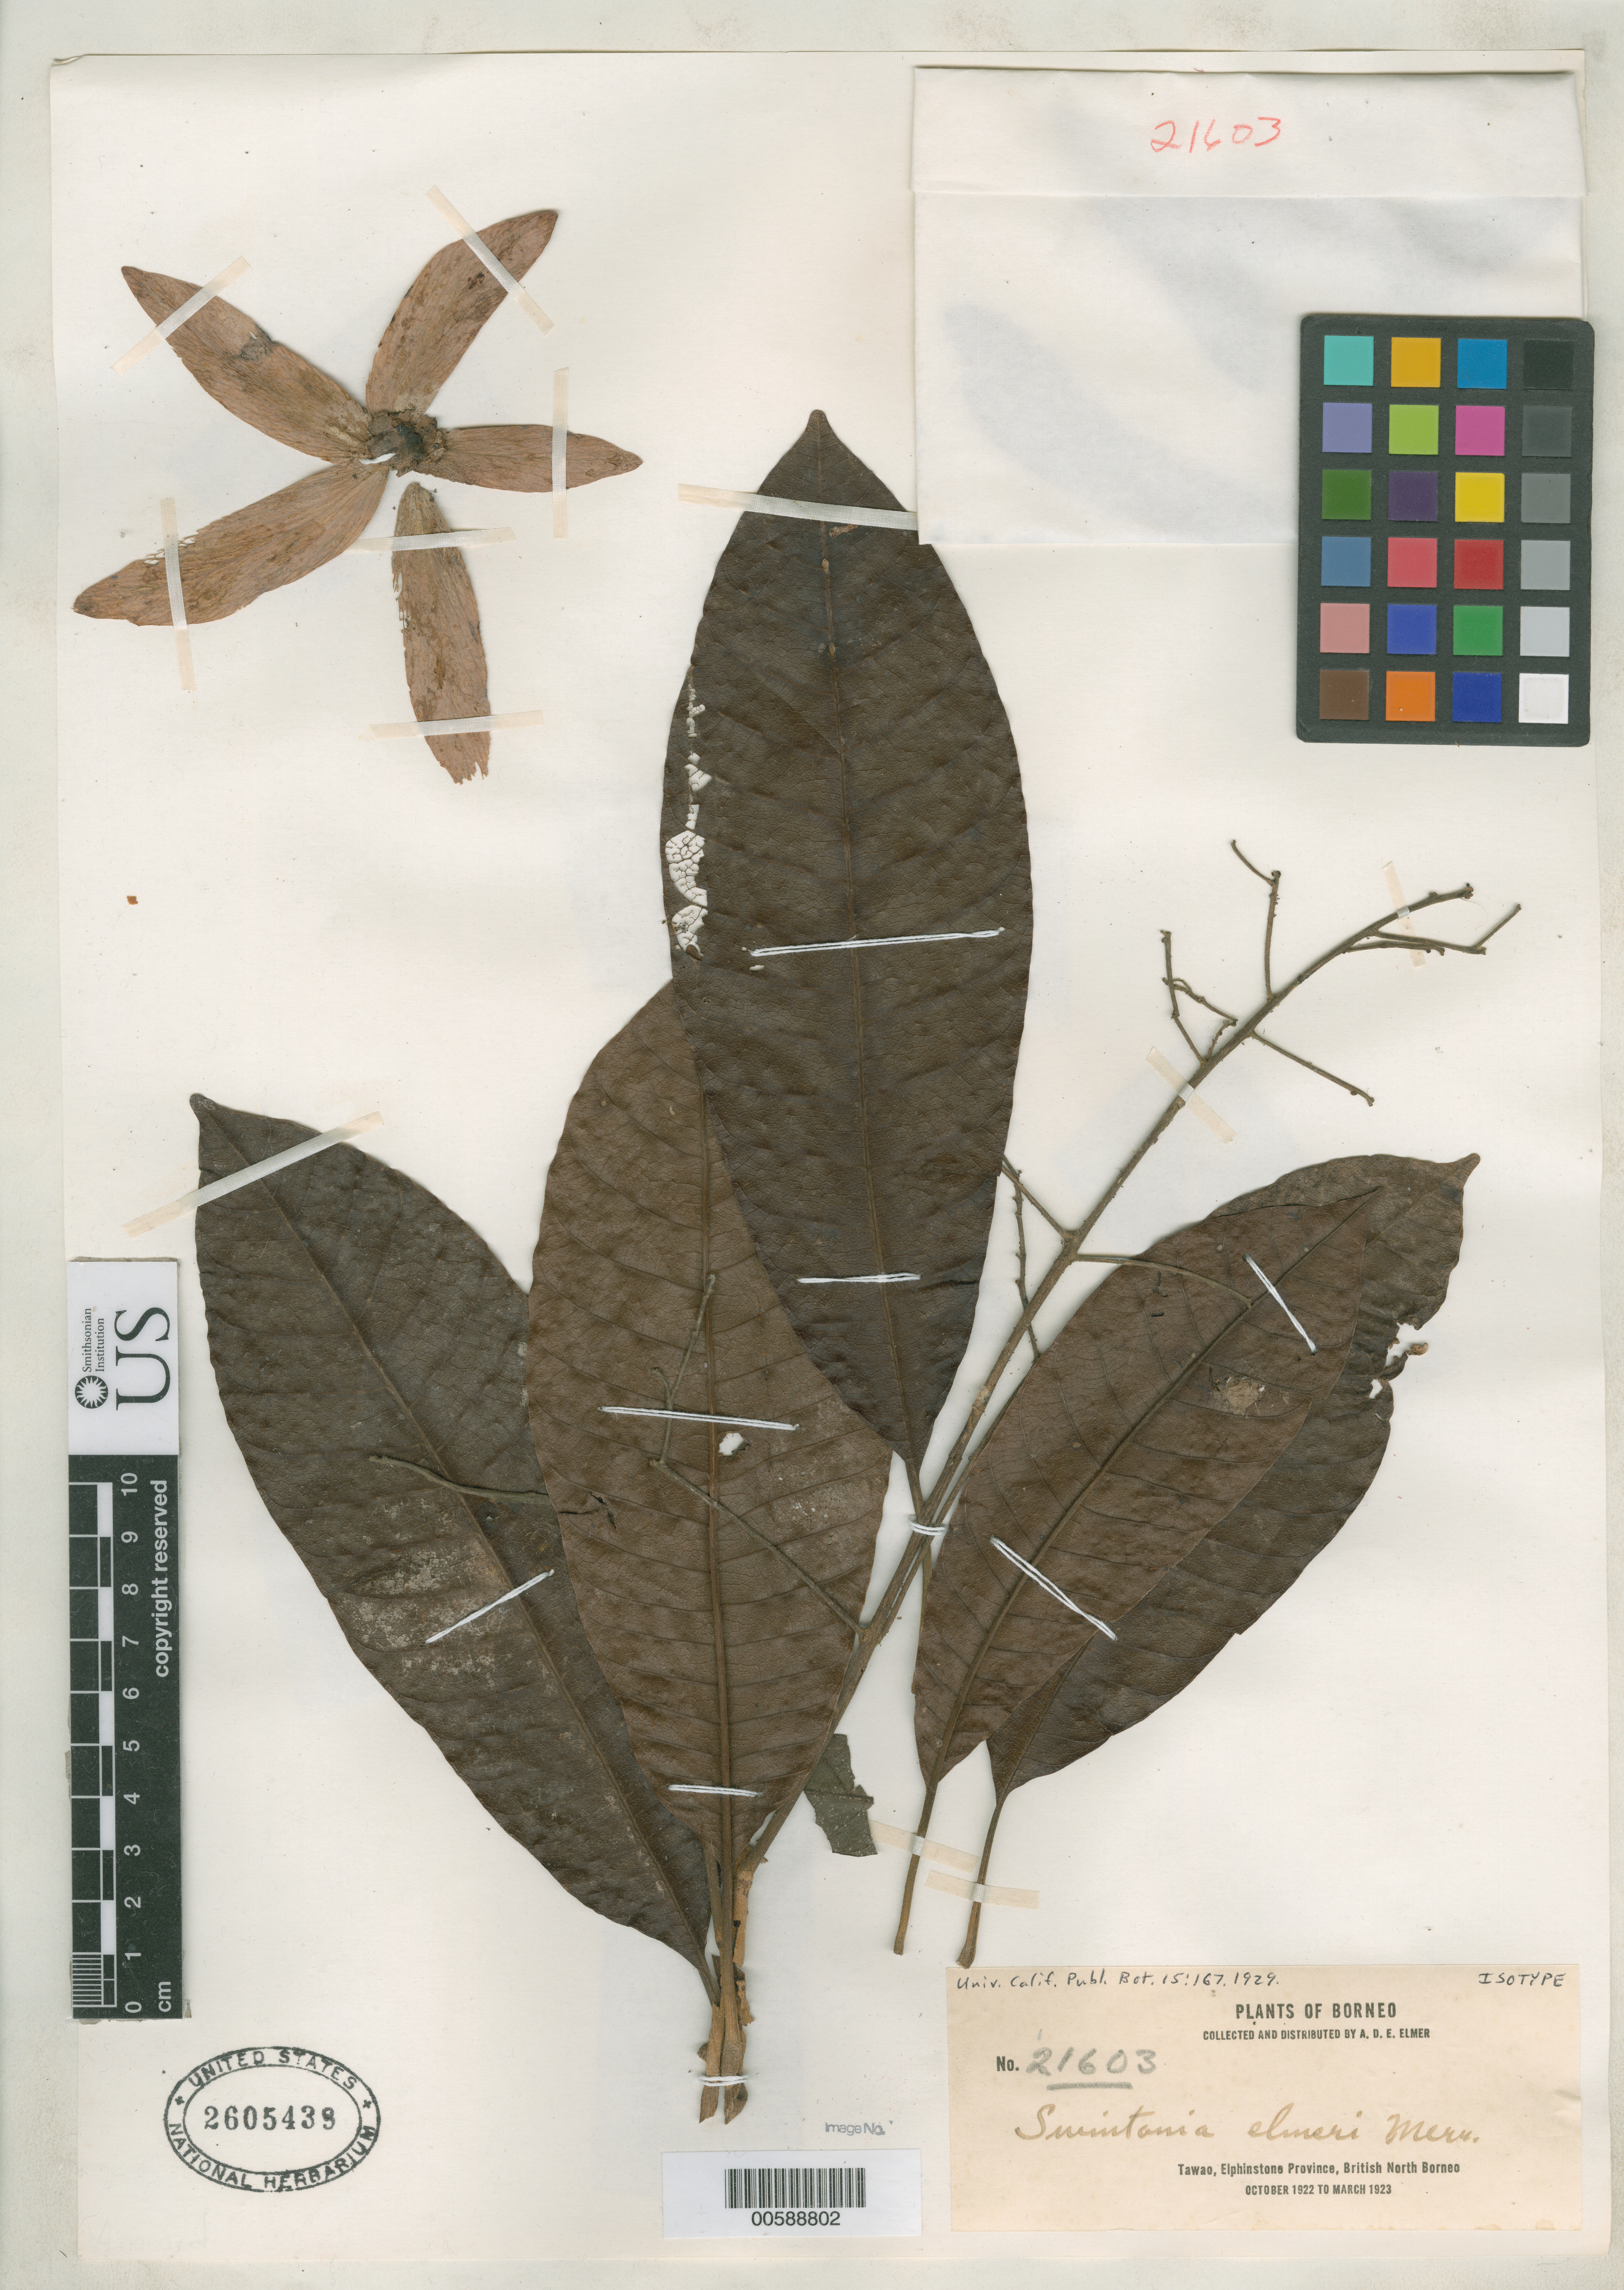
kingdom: Plantae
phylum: Tracheophyta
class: Magnoliopsida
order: Sapindales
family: Anacardiaceae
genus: Swintonia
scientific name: Swintonia elmeri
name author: Merr.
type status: Isotype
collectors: A. D. E. Elmer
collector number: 21603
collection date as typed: Oct 1922 to -- Mar 1923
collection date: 1922-10/1923-03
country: Malaysia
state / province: Sabah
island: Borneo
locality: Tawao, Elphinstone Province, British North Borneo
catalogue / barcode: US 2605439